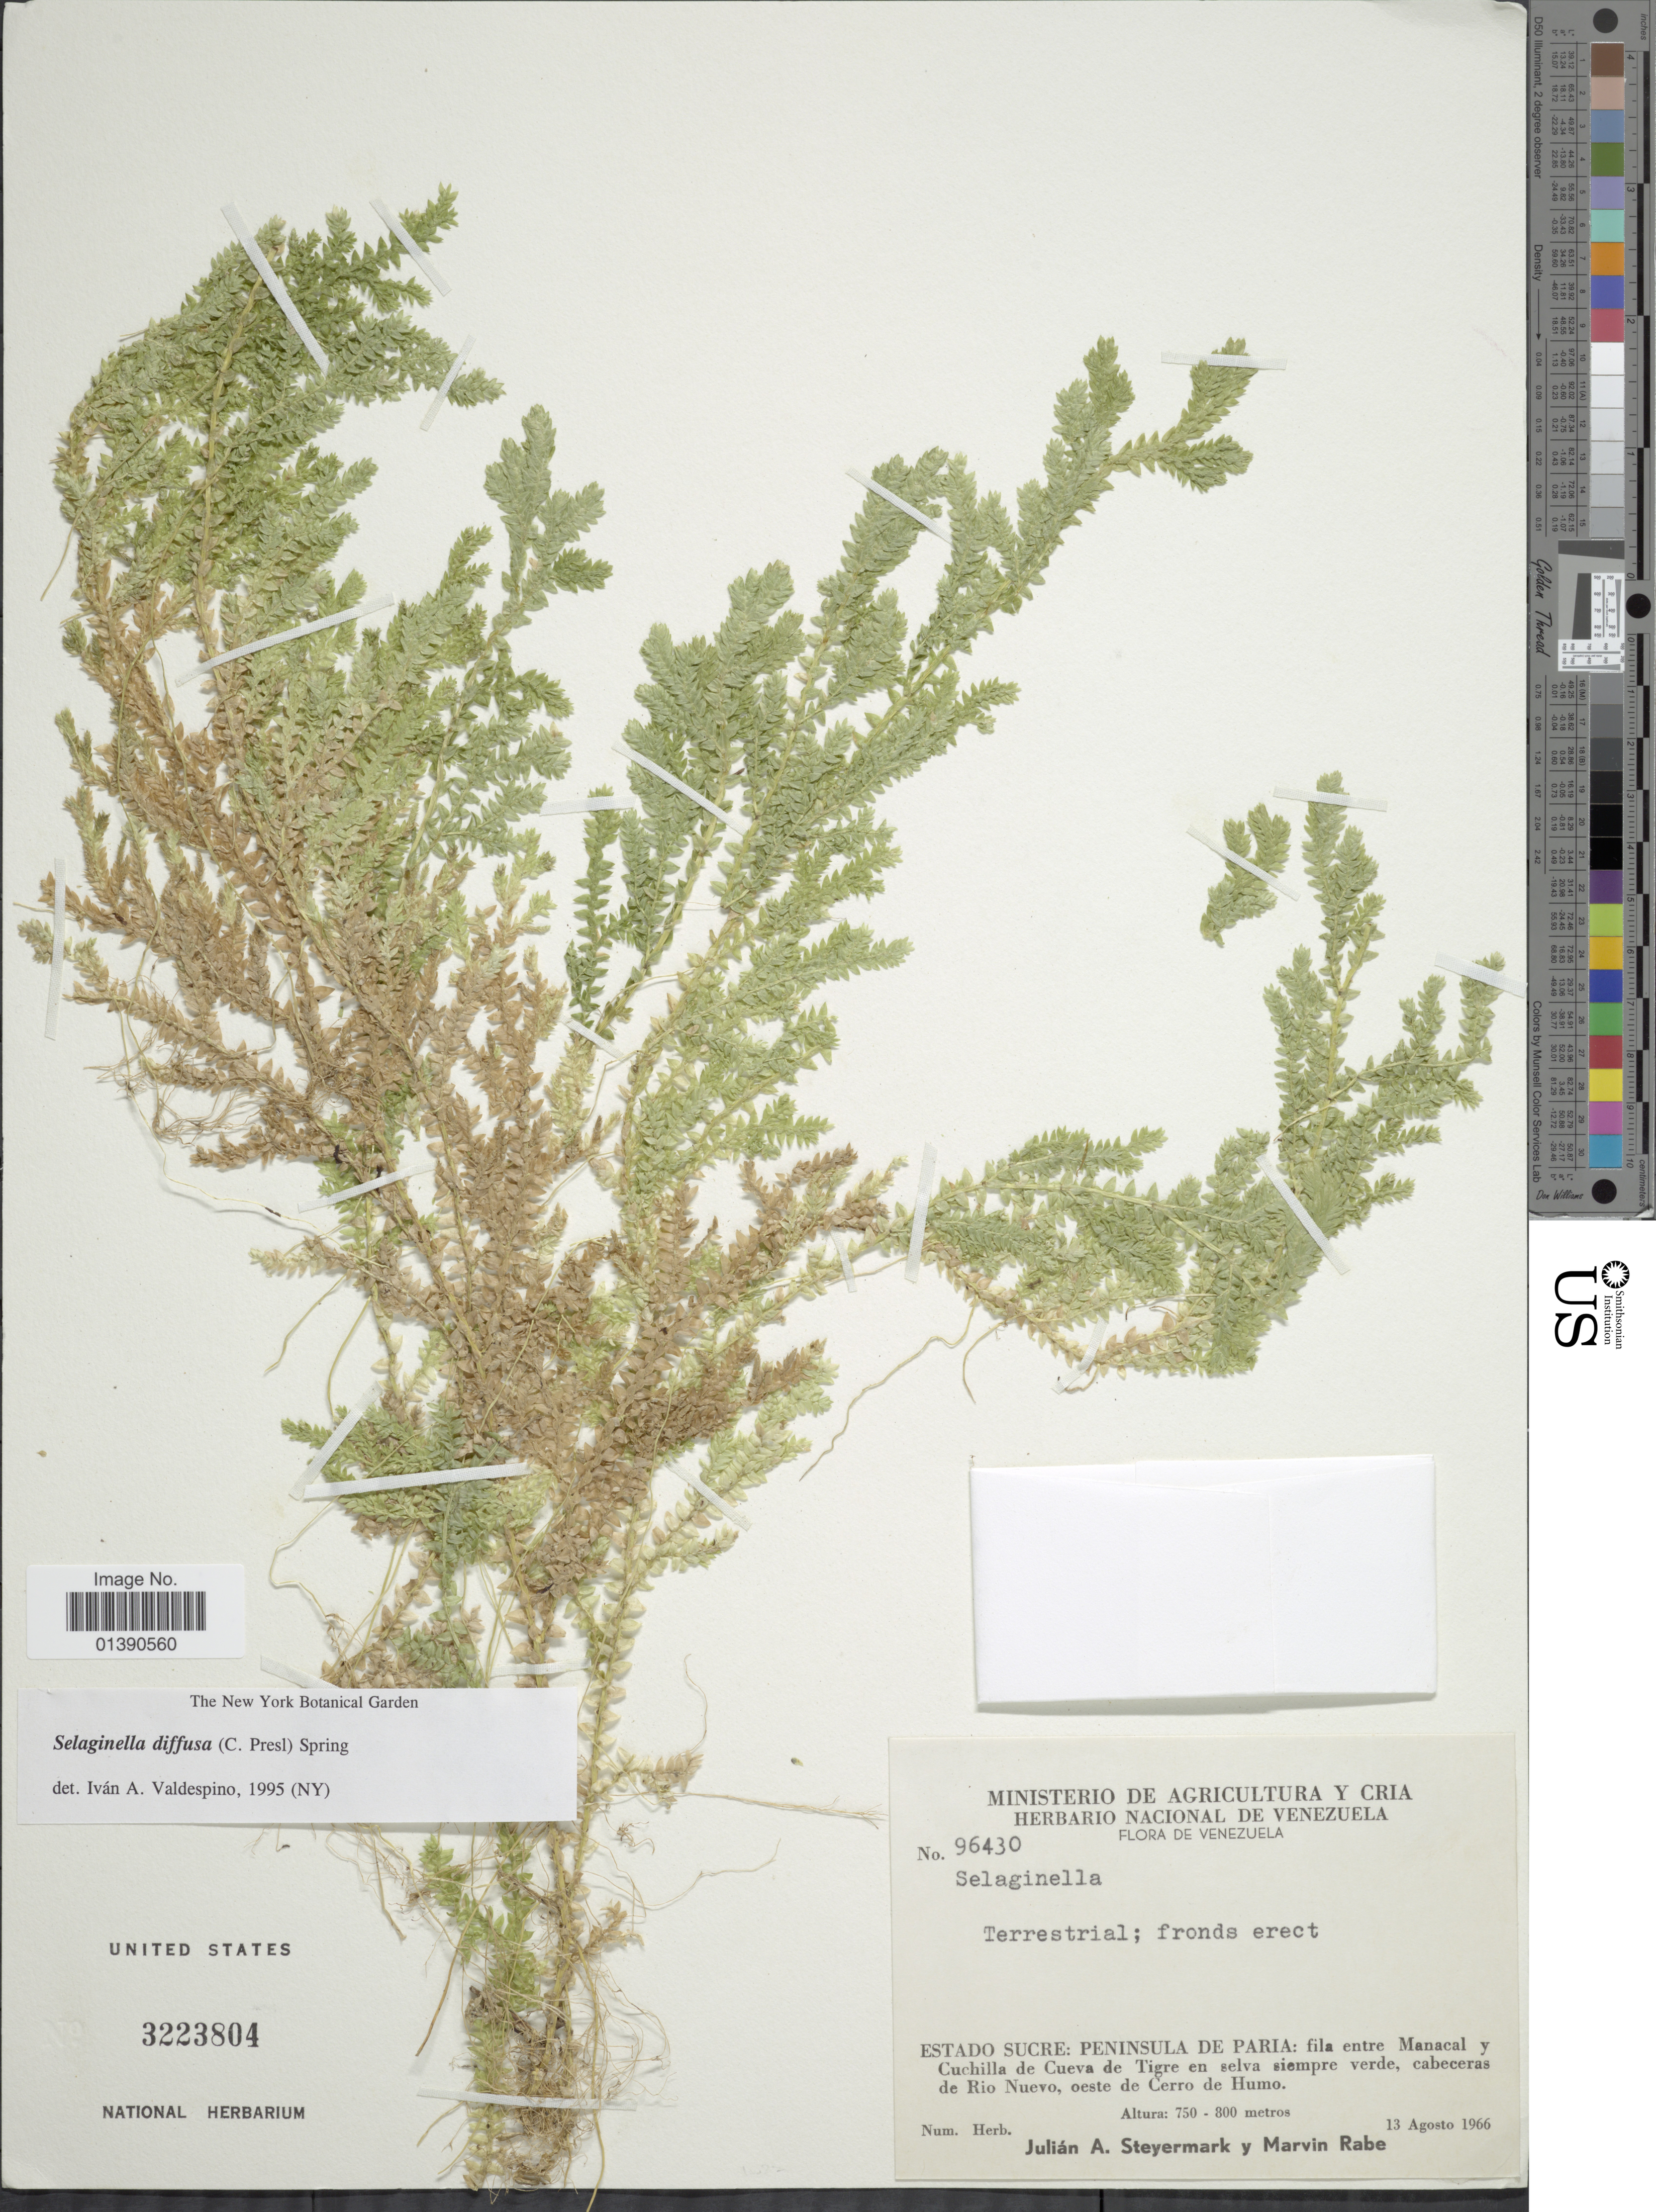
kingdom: Plantae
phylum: Tracheophyta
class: Lycopodiopsida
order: Selaginellales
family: Selaginellaceae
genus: Selaginella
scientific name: Selaginella diffusa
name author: (C. Presl) Spring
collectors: J. Steyermark & M. Rabe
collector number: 96430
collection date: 1966-08-13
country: Venezuela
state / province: Sucre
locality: Peninsula de Paria: fila entre Manacal y Cuchila de Cueva de Tigre en selva siempre verde, caneceras de rio Nuevo, oeste de Cerro de Humo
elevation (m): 750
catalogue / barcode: US 3223804